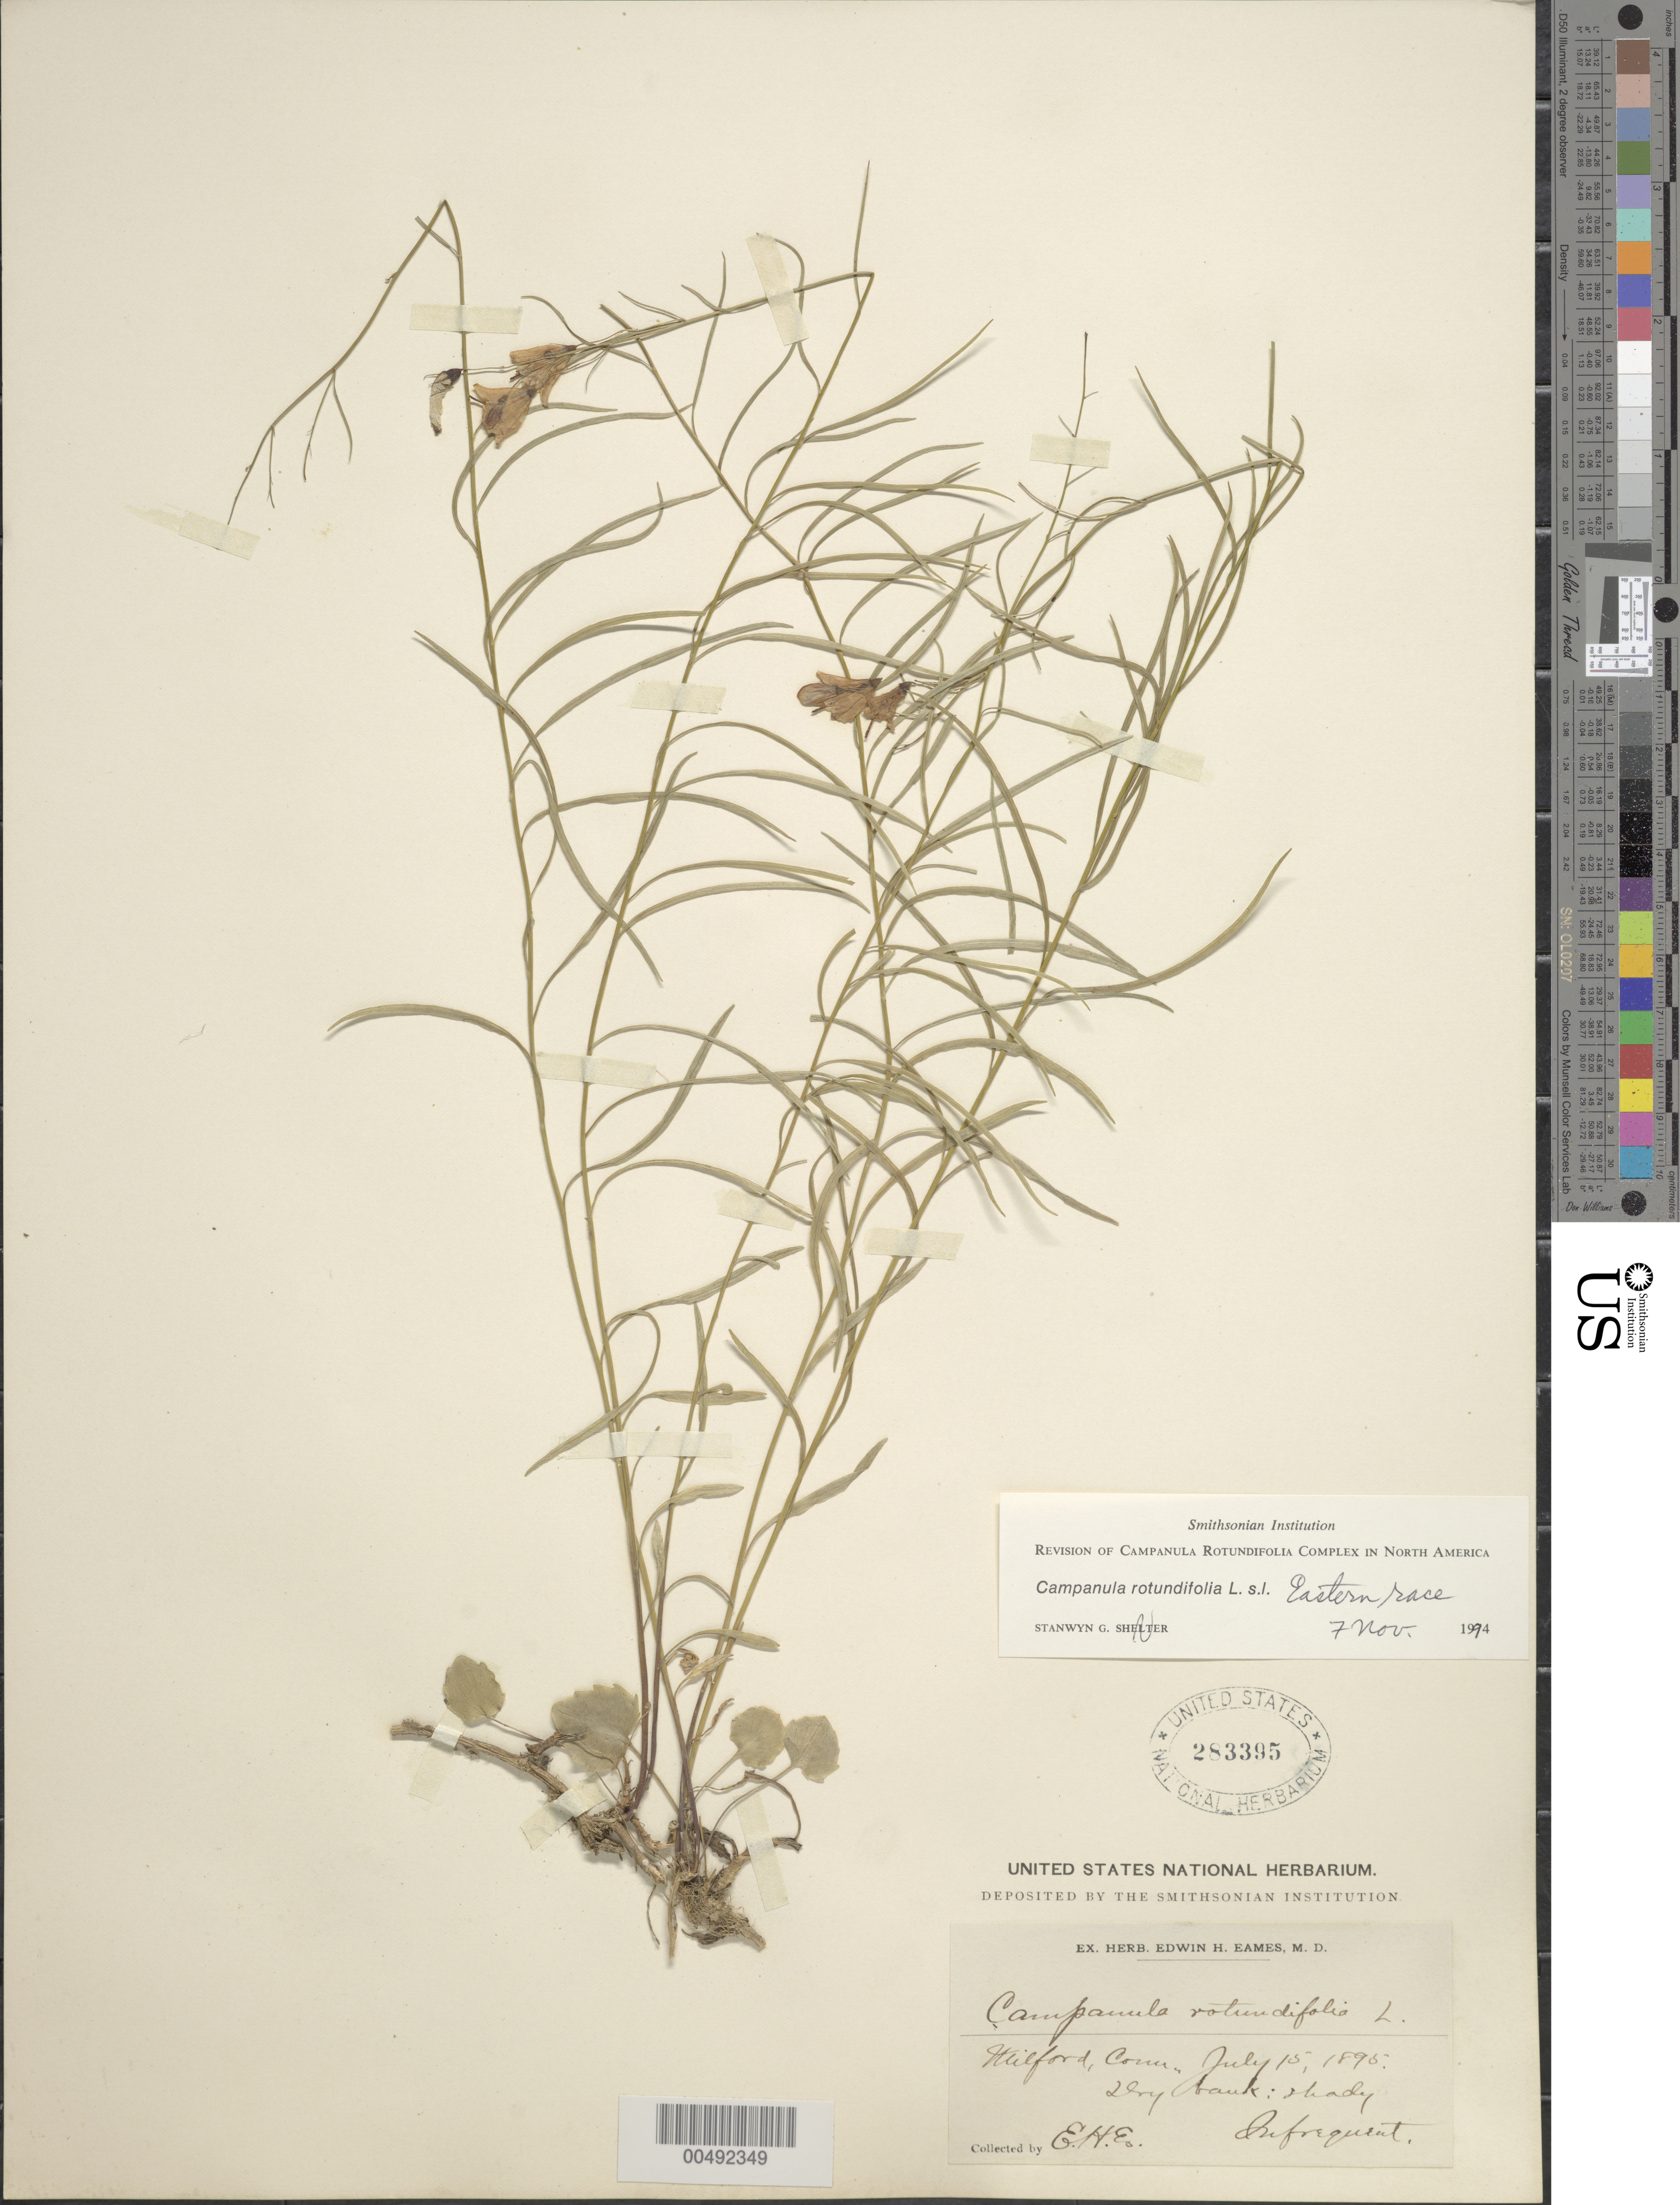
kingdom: Plantae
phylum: Tracheophyta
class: Magnoliopsida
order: Asterales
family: Campanulaceae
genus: Campanula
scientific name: Campanula rotundifolia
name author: L.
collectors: E. H. Eames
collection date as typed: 15 Jul 1895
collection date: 1895-07-15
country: United States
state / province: Connecticut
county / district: New Haven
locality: Milford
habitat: dry bank, shady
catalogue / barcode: US 283395